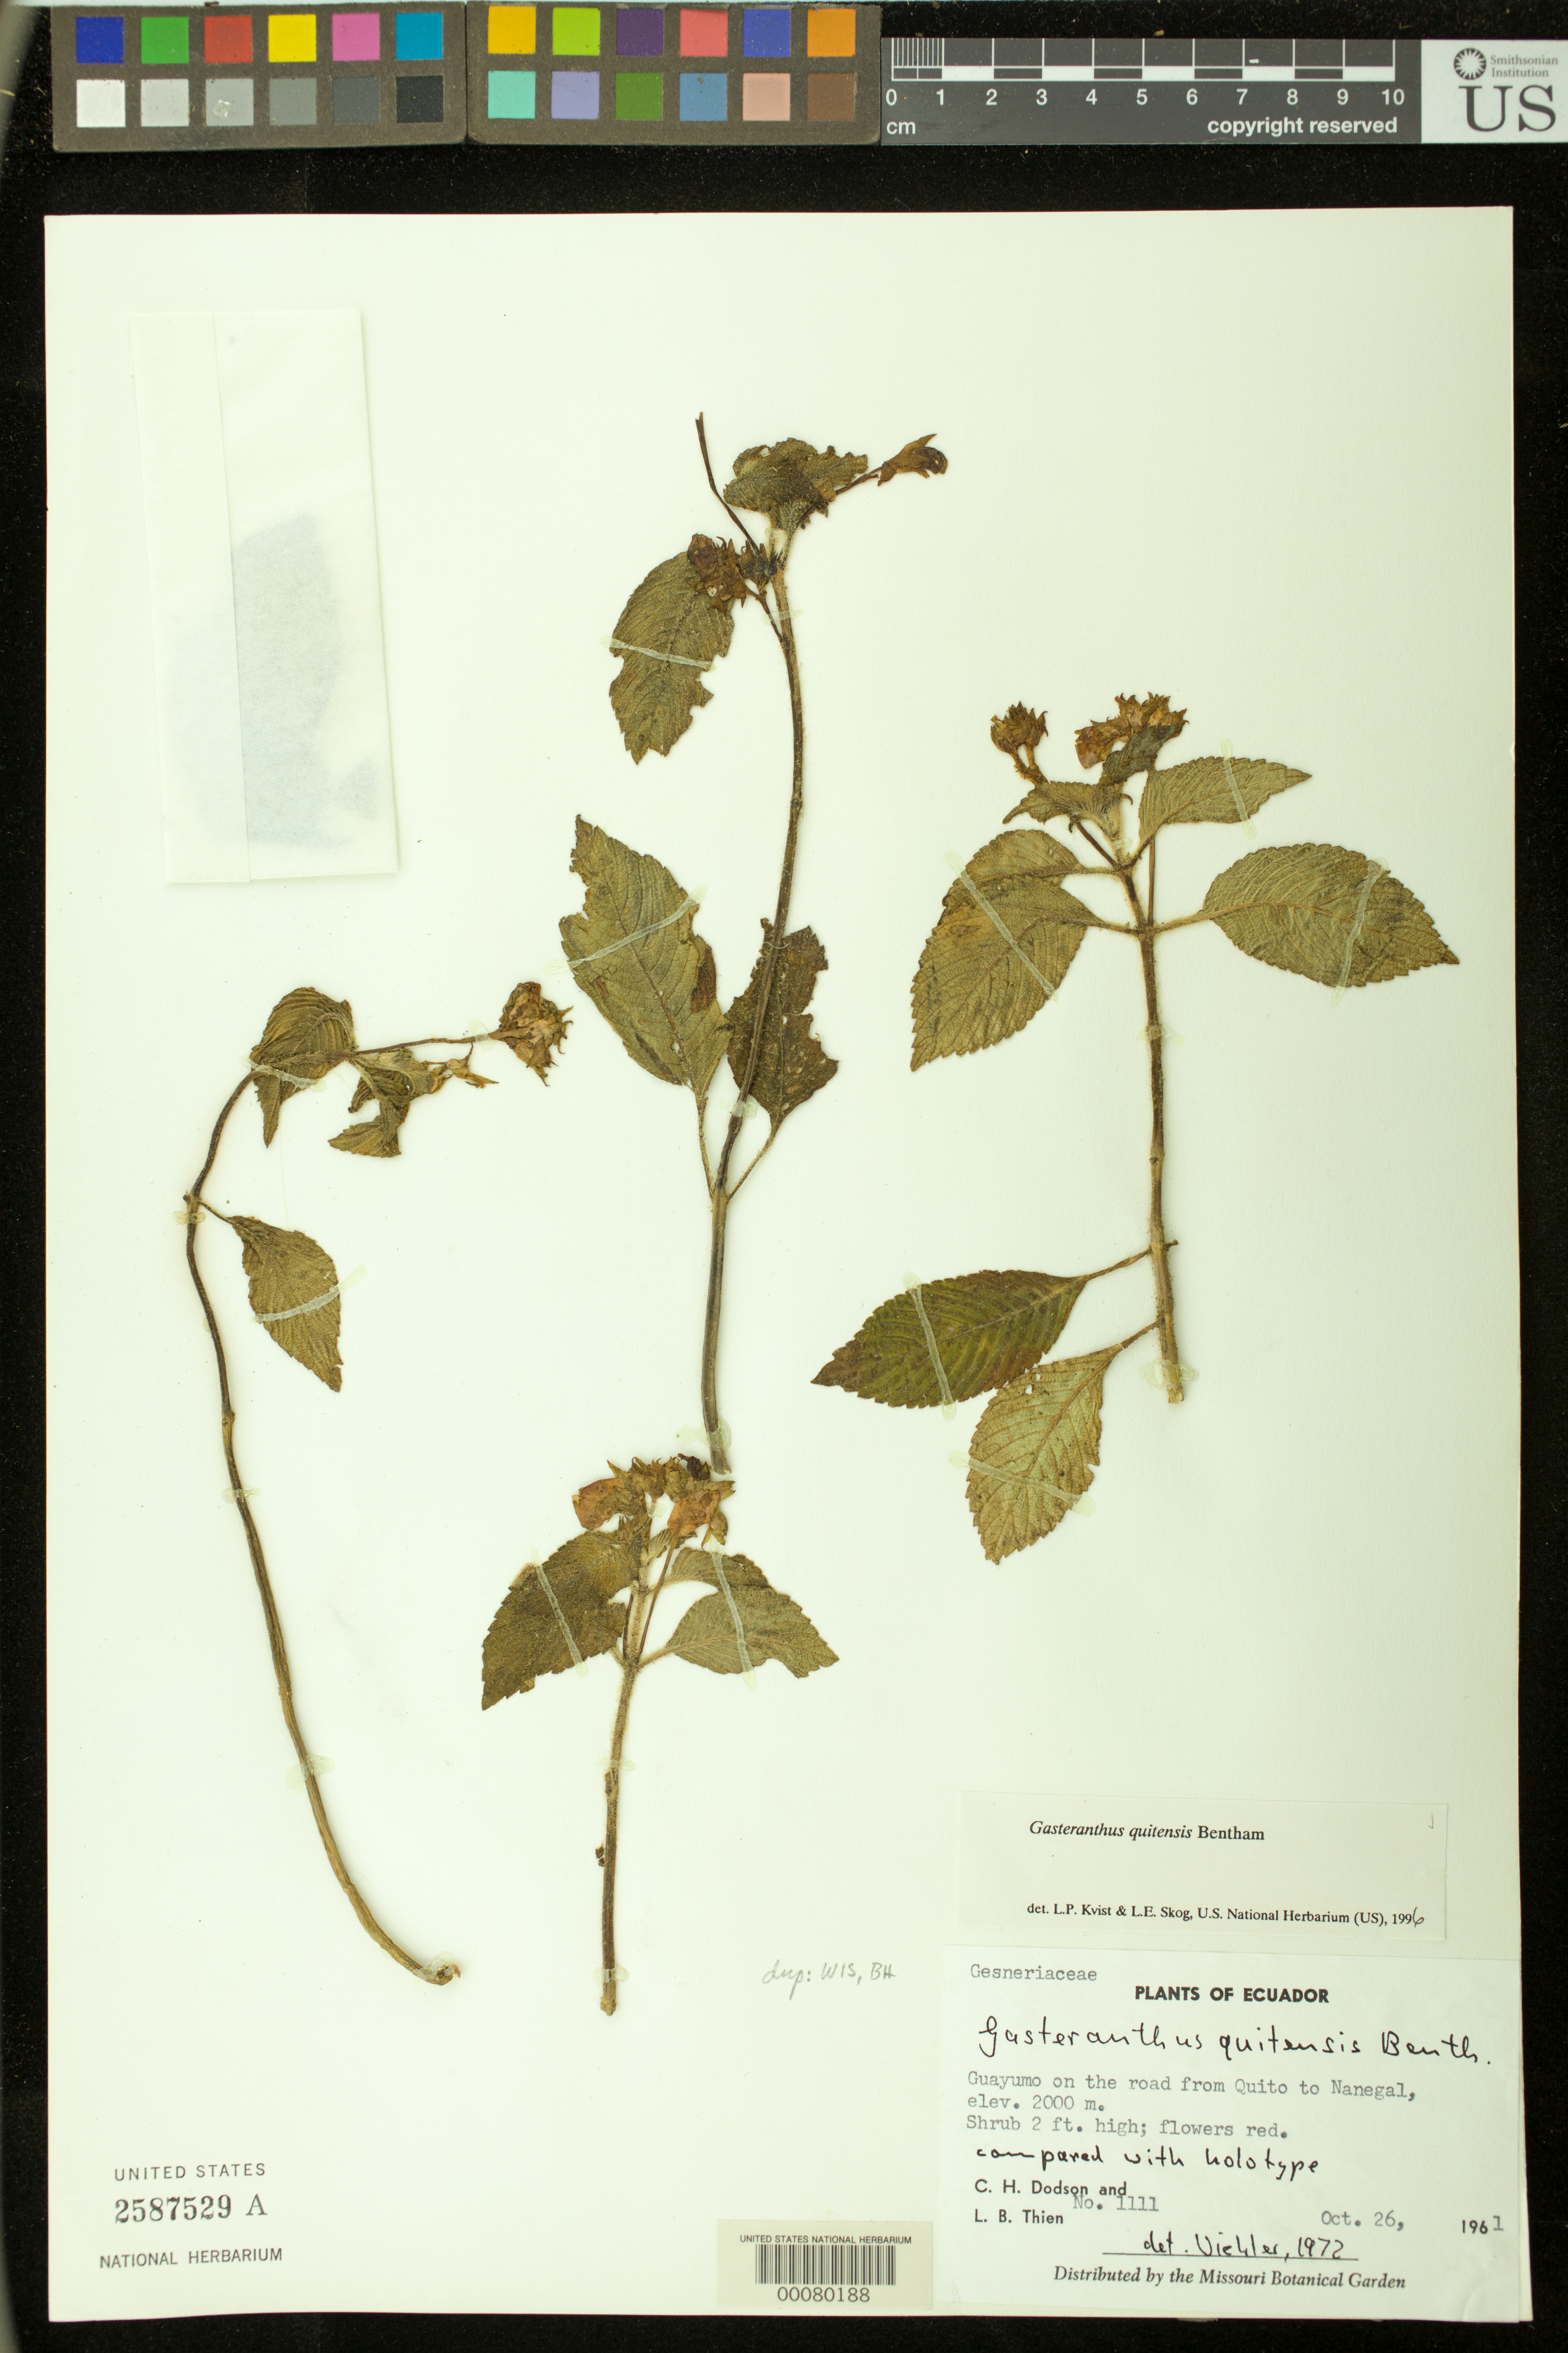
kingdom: Plantae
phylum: Tracheophyta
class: Magnoliopsida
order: Lamiales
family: Gesneriaceae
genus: Gasteranthus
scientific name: Gasteranthus quitensis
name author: Benth.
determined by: Skog, Laurence E.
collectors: C. H. Dodson & L. Thien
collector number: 1111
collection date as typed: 26 Oct 1961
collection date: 1961-10-26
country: Ecuador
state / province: Pichincha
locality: Guayumo on the road from Quito to Nanegal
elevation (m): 2000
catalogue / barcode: US 2587529A